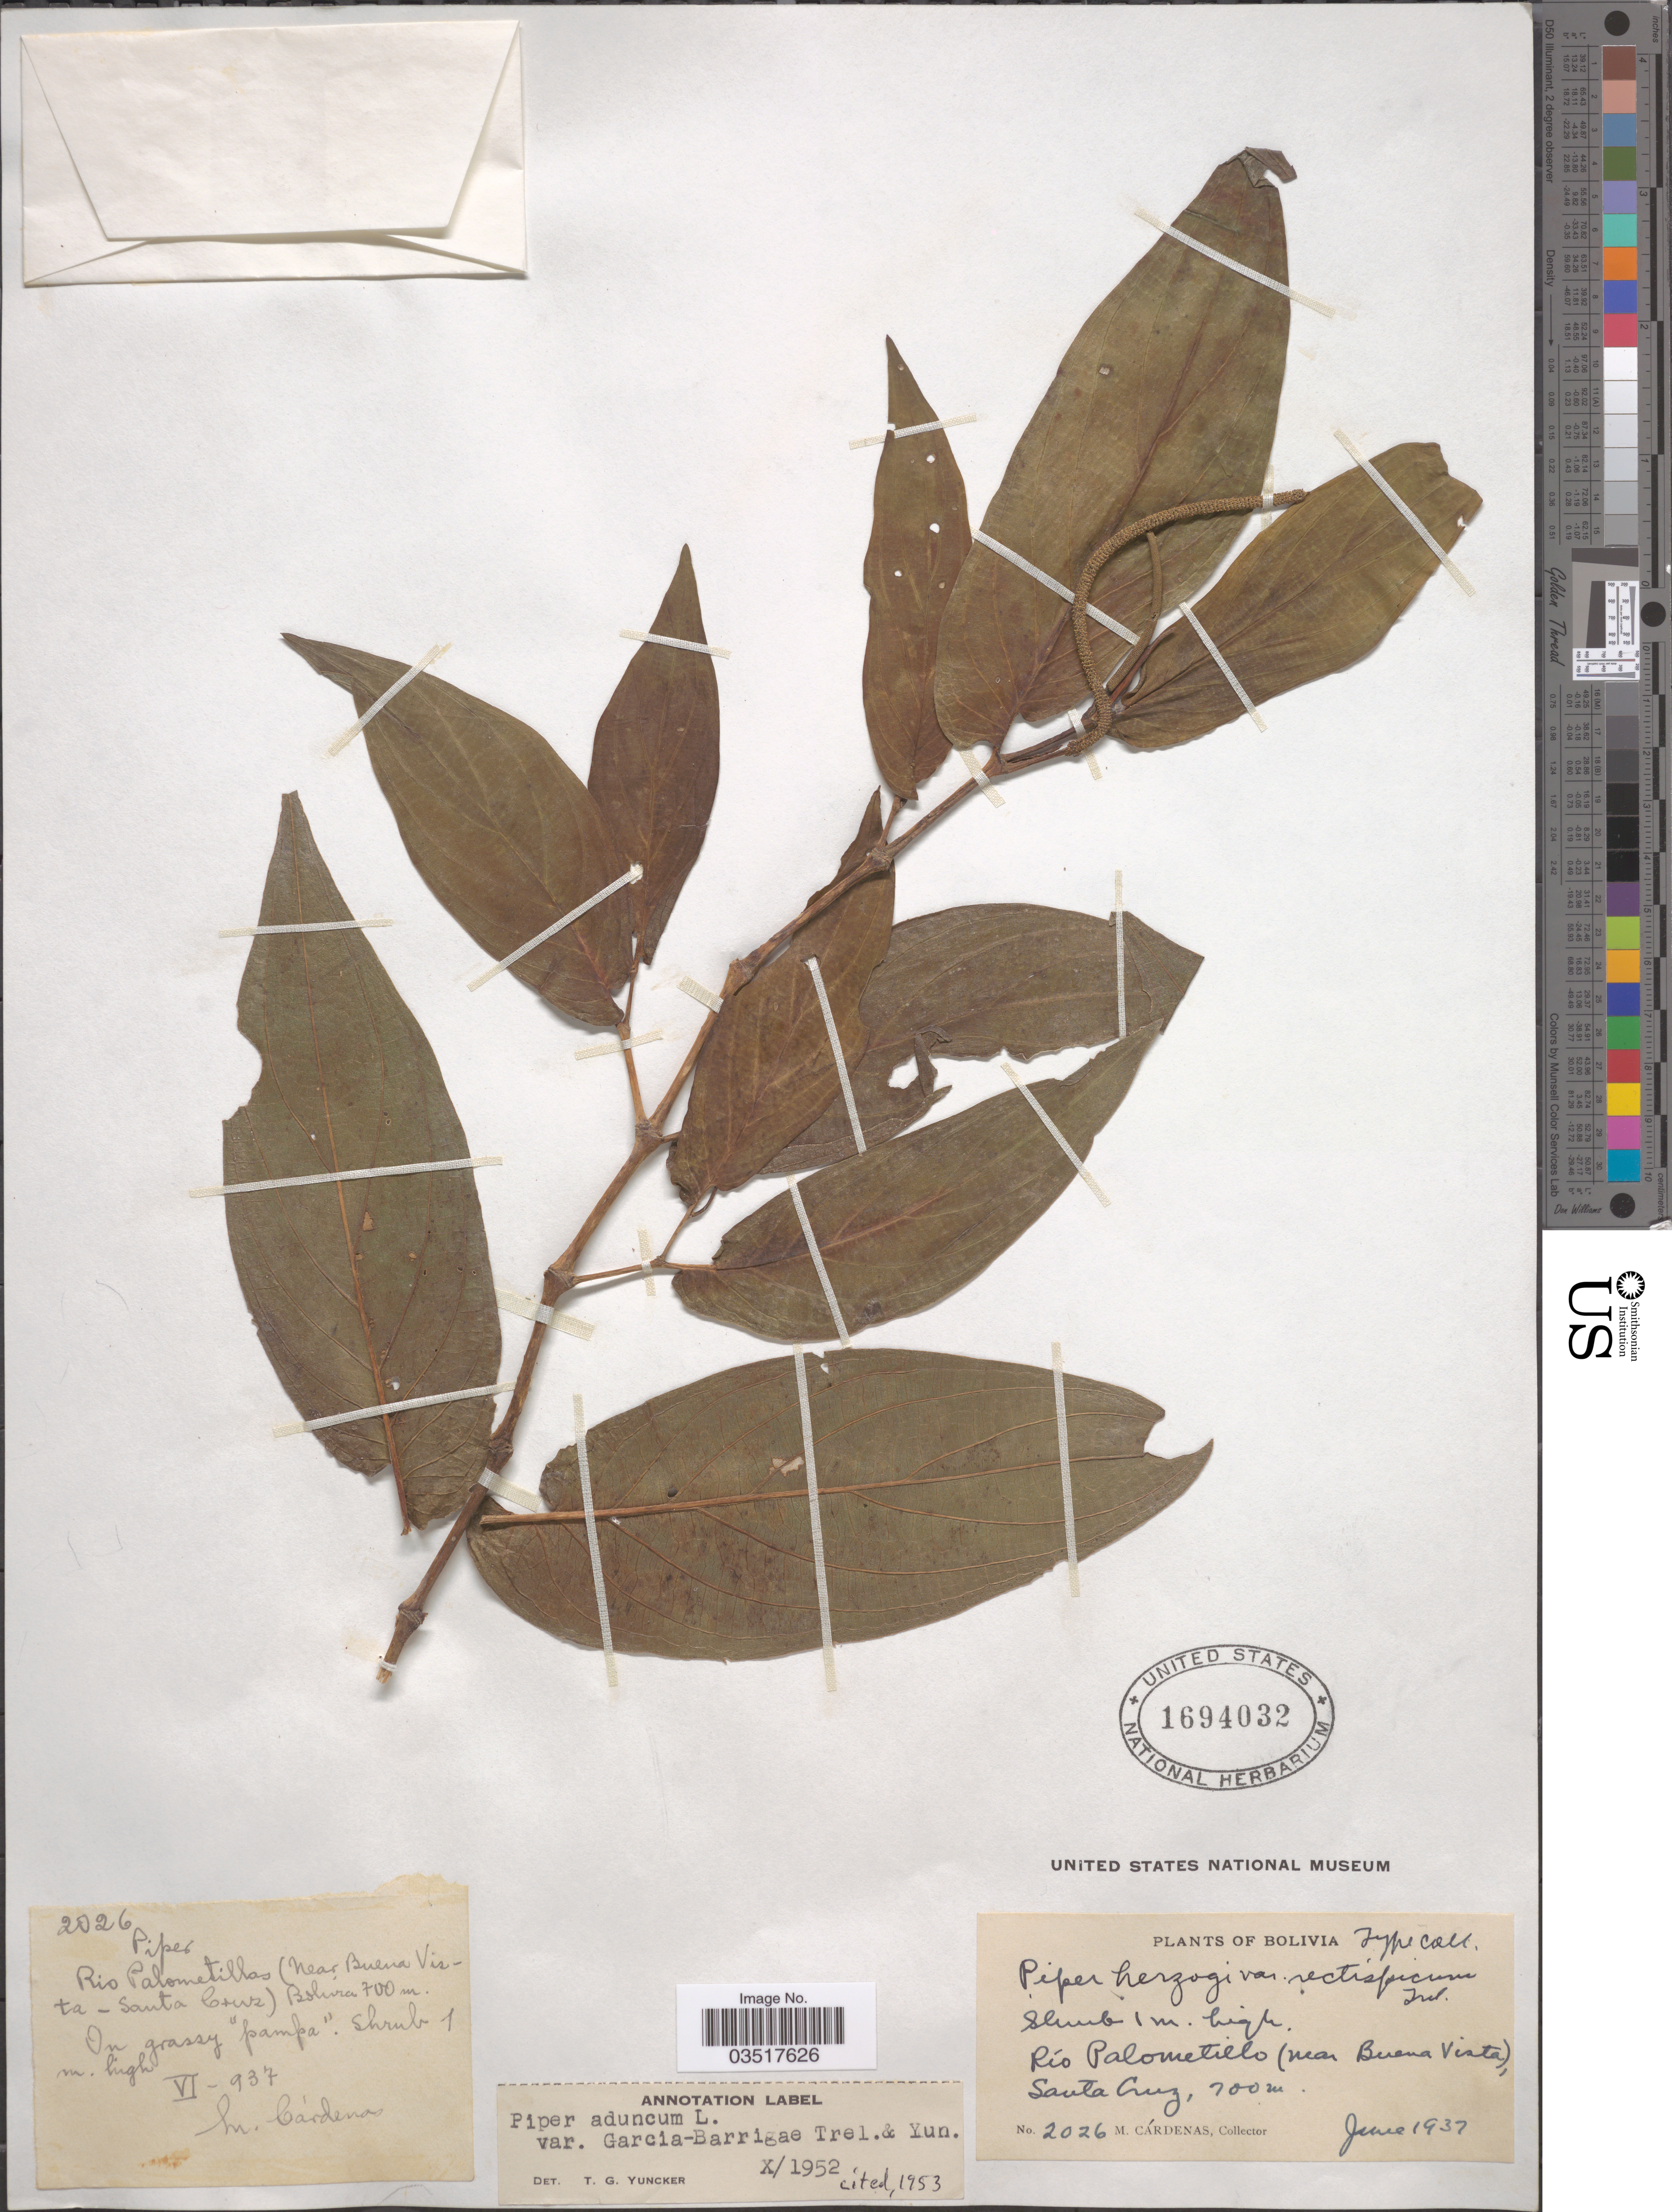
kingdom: Plantae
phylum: Tracheophyta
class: Magnoliopsida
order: Piperales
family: Piperaceae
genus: Piper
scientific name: Piper aduncum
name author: L.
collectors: M. Cárdenas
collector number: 2026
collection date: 1937-06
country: Bolivia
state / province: Santa Cruz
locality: Río Palometillo (near Buena Vista).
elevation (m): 700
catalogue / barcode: US 1694032